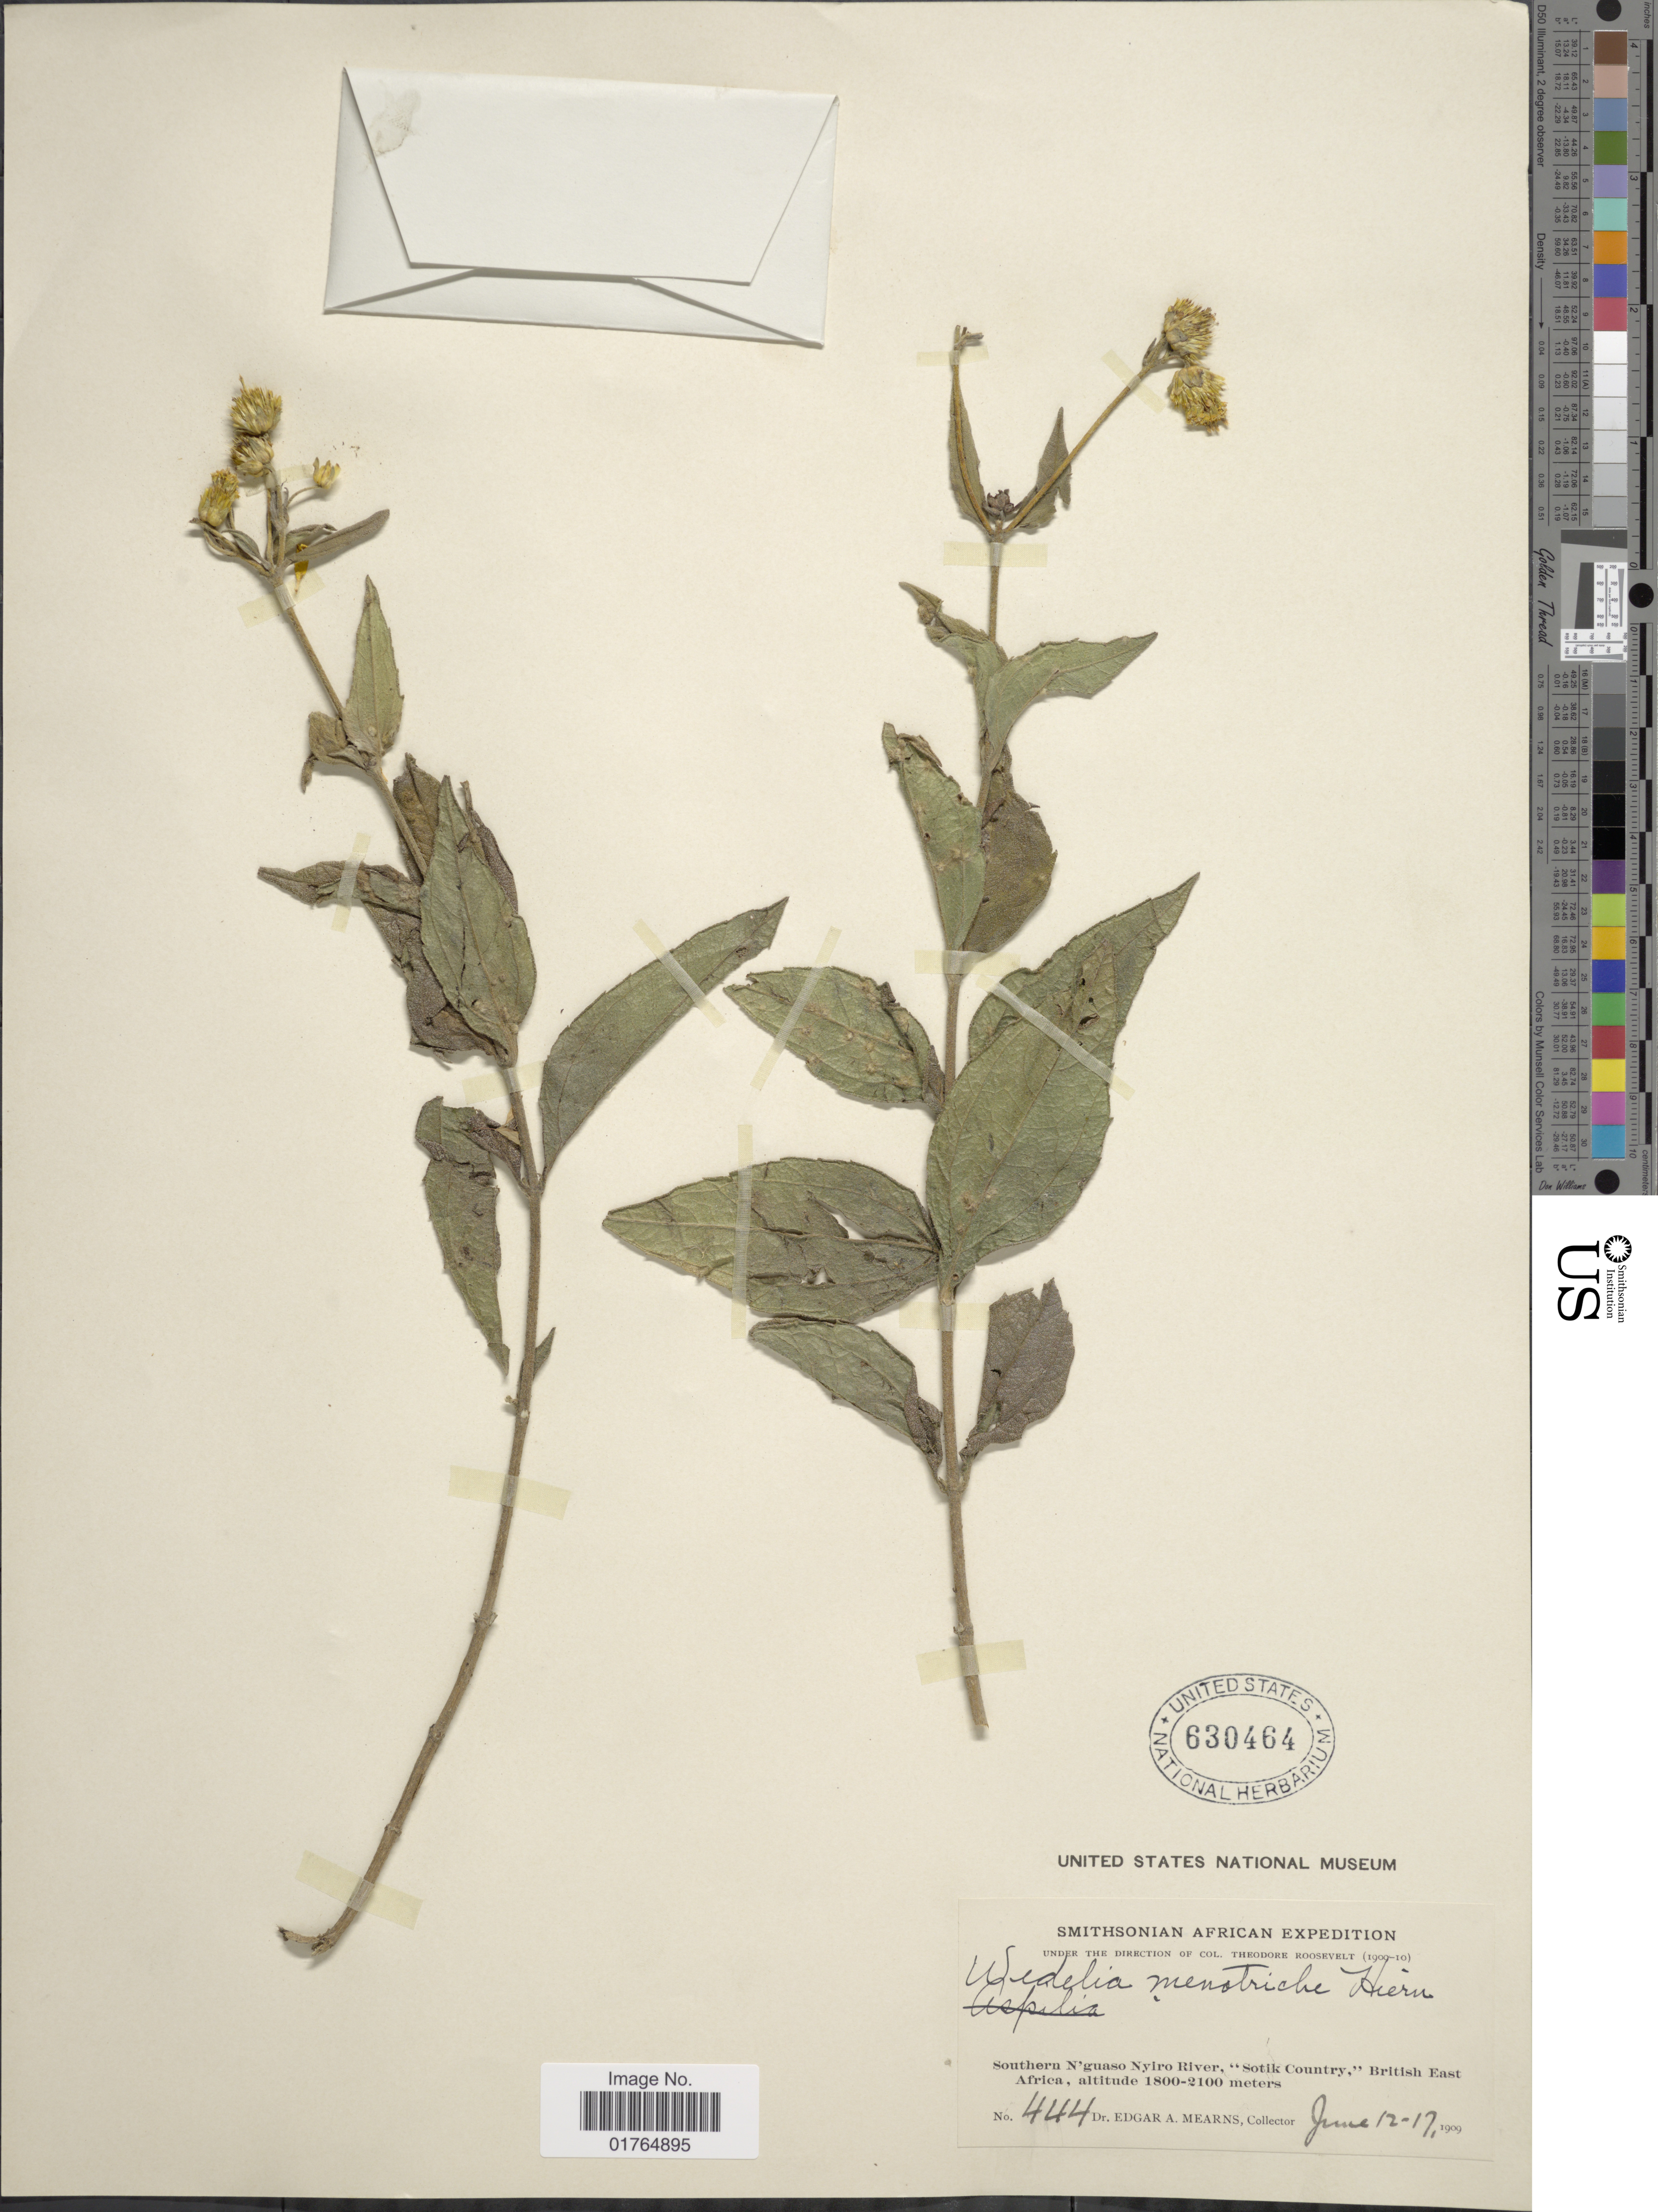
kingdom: Plantae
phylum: Tracheophyta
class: Magnoliopsida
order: Asterales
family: Asteraceae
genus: Wedelia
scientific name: Wedelia menotriche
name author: Oliv. & Hiern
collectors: E. A. Mearns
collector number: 444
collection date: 1909-06-12/1909-06-17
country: Kenya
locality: Southern N'guaso Nyiro River, Sotik Country, British East Africa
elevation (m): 1800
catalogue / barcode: US 630464